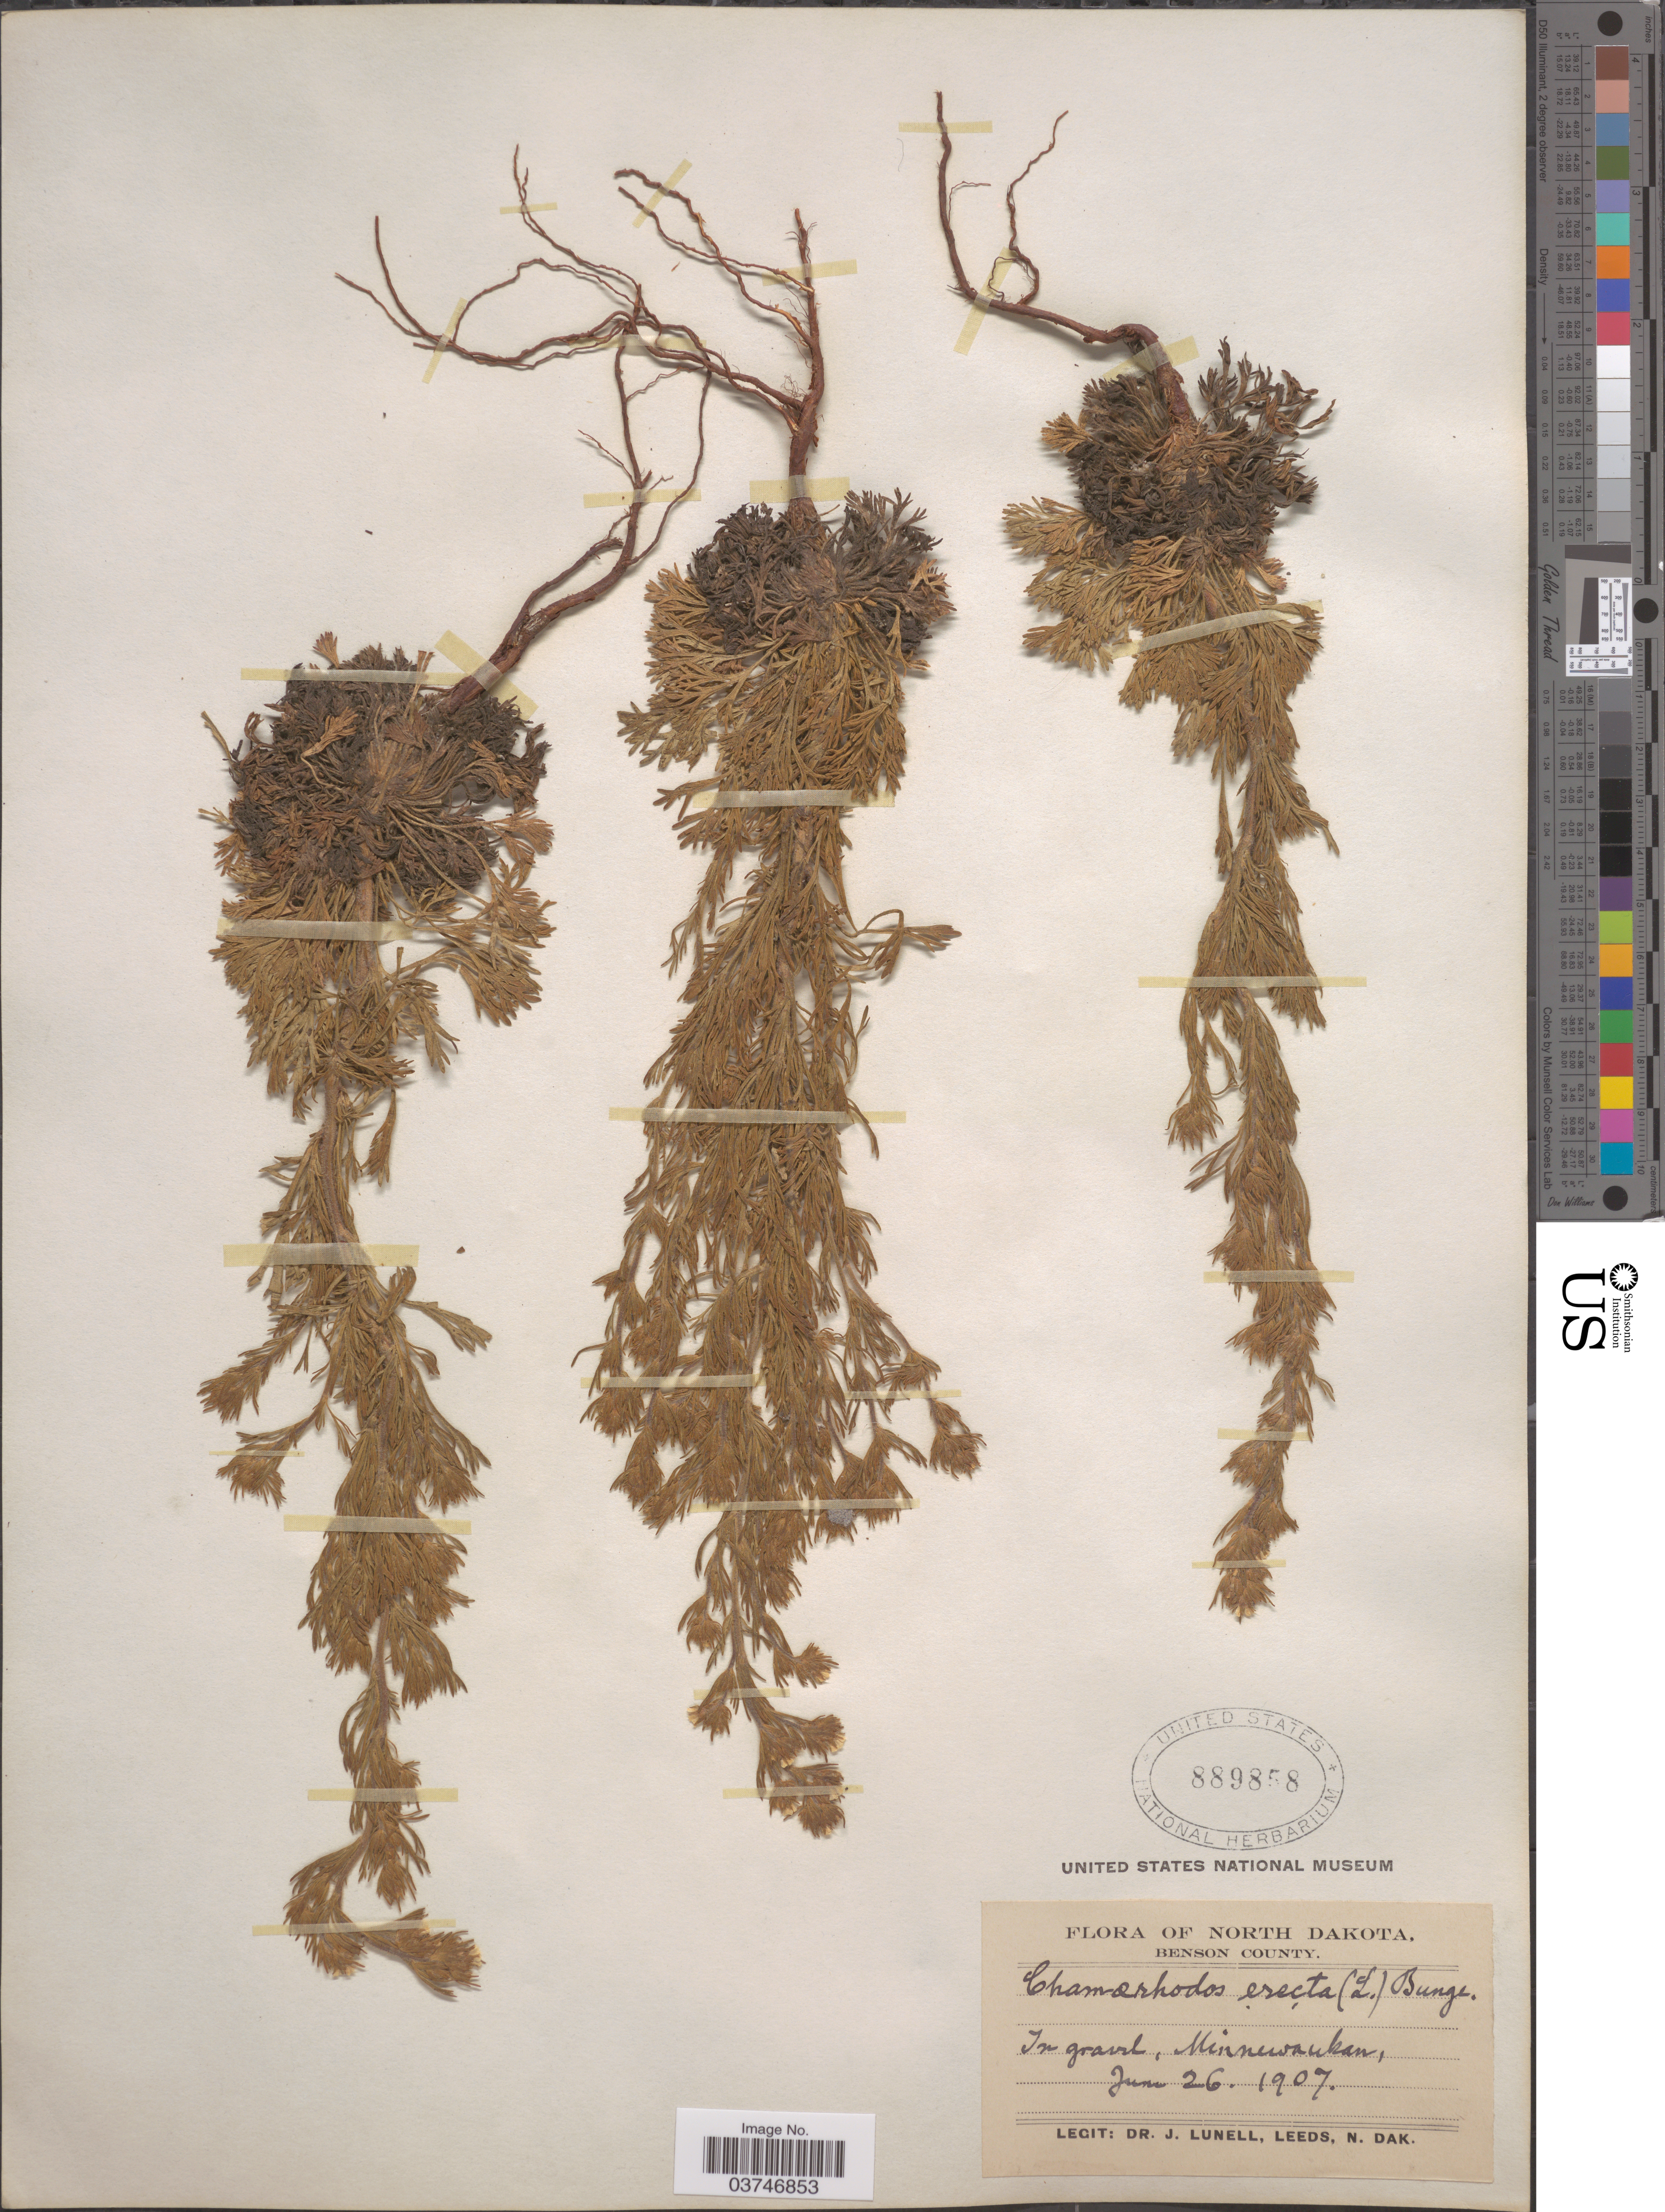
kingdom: Plantae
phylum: Tracheophyta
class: Magnoliopsida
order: Rosales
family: Rosaceae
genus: Chamaerhodos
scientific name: Chamaerhodos erecta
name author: (L.) Bunge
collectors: J. Lunell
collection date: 1907-06-26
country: United States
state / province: North Dakota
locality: Benson County. Minnewaukan.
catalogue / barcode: US 889858